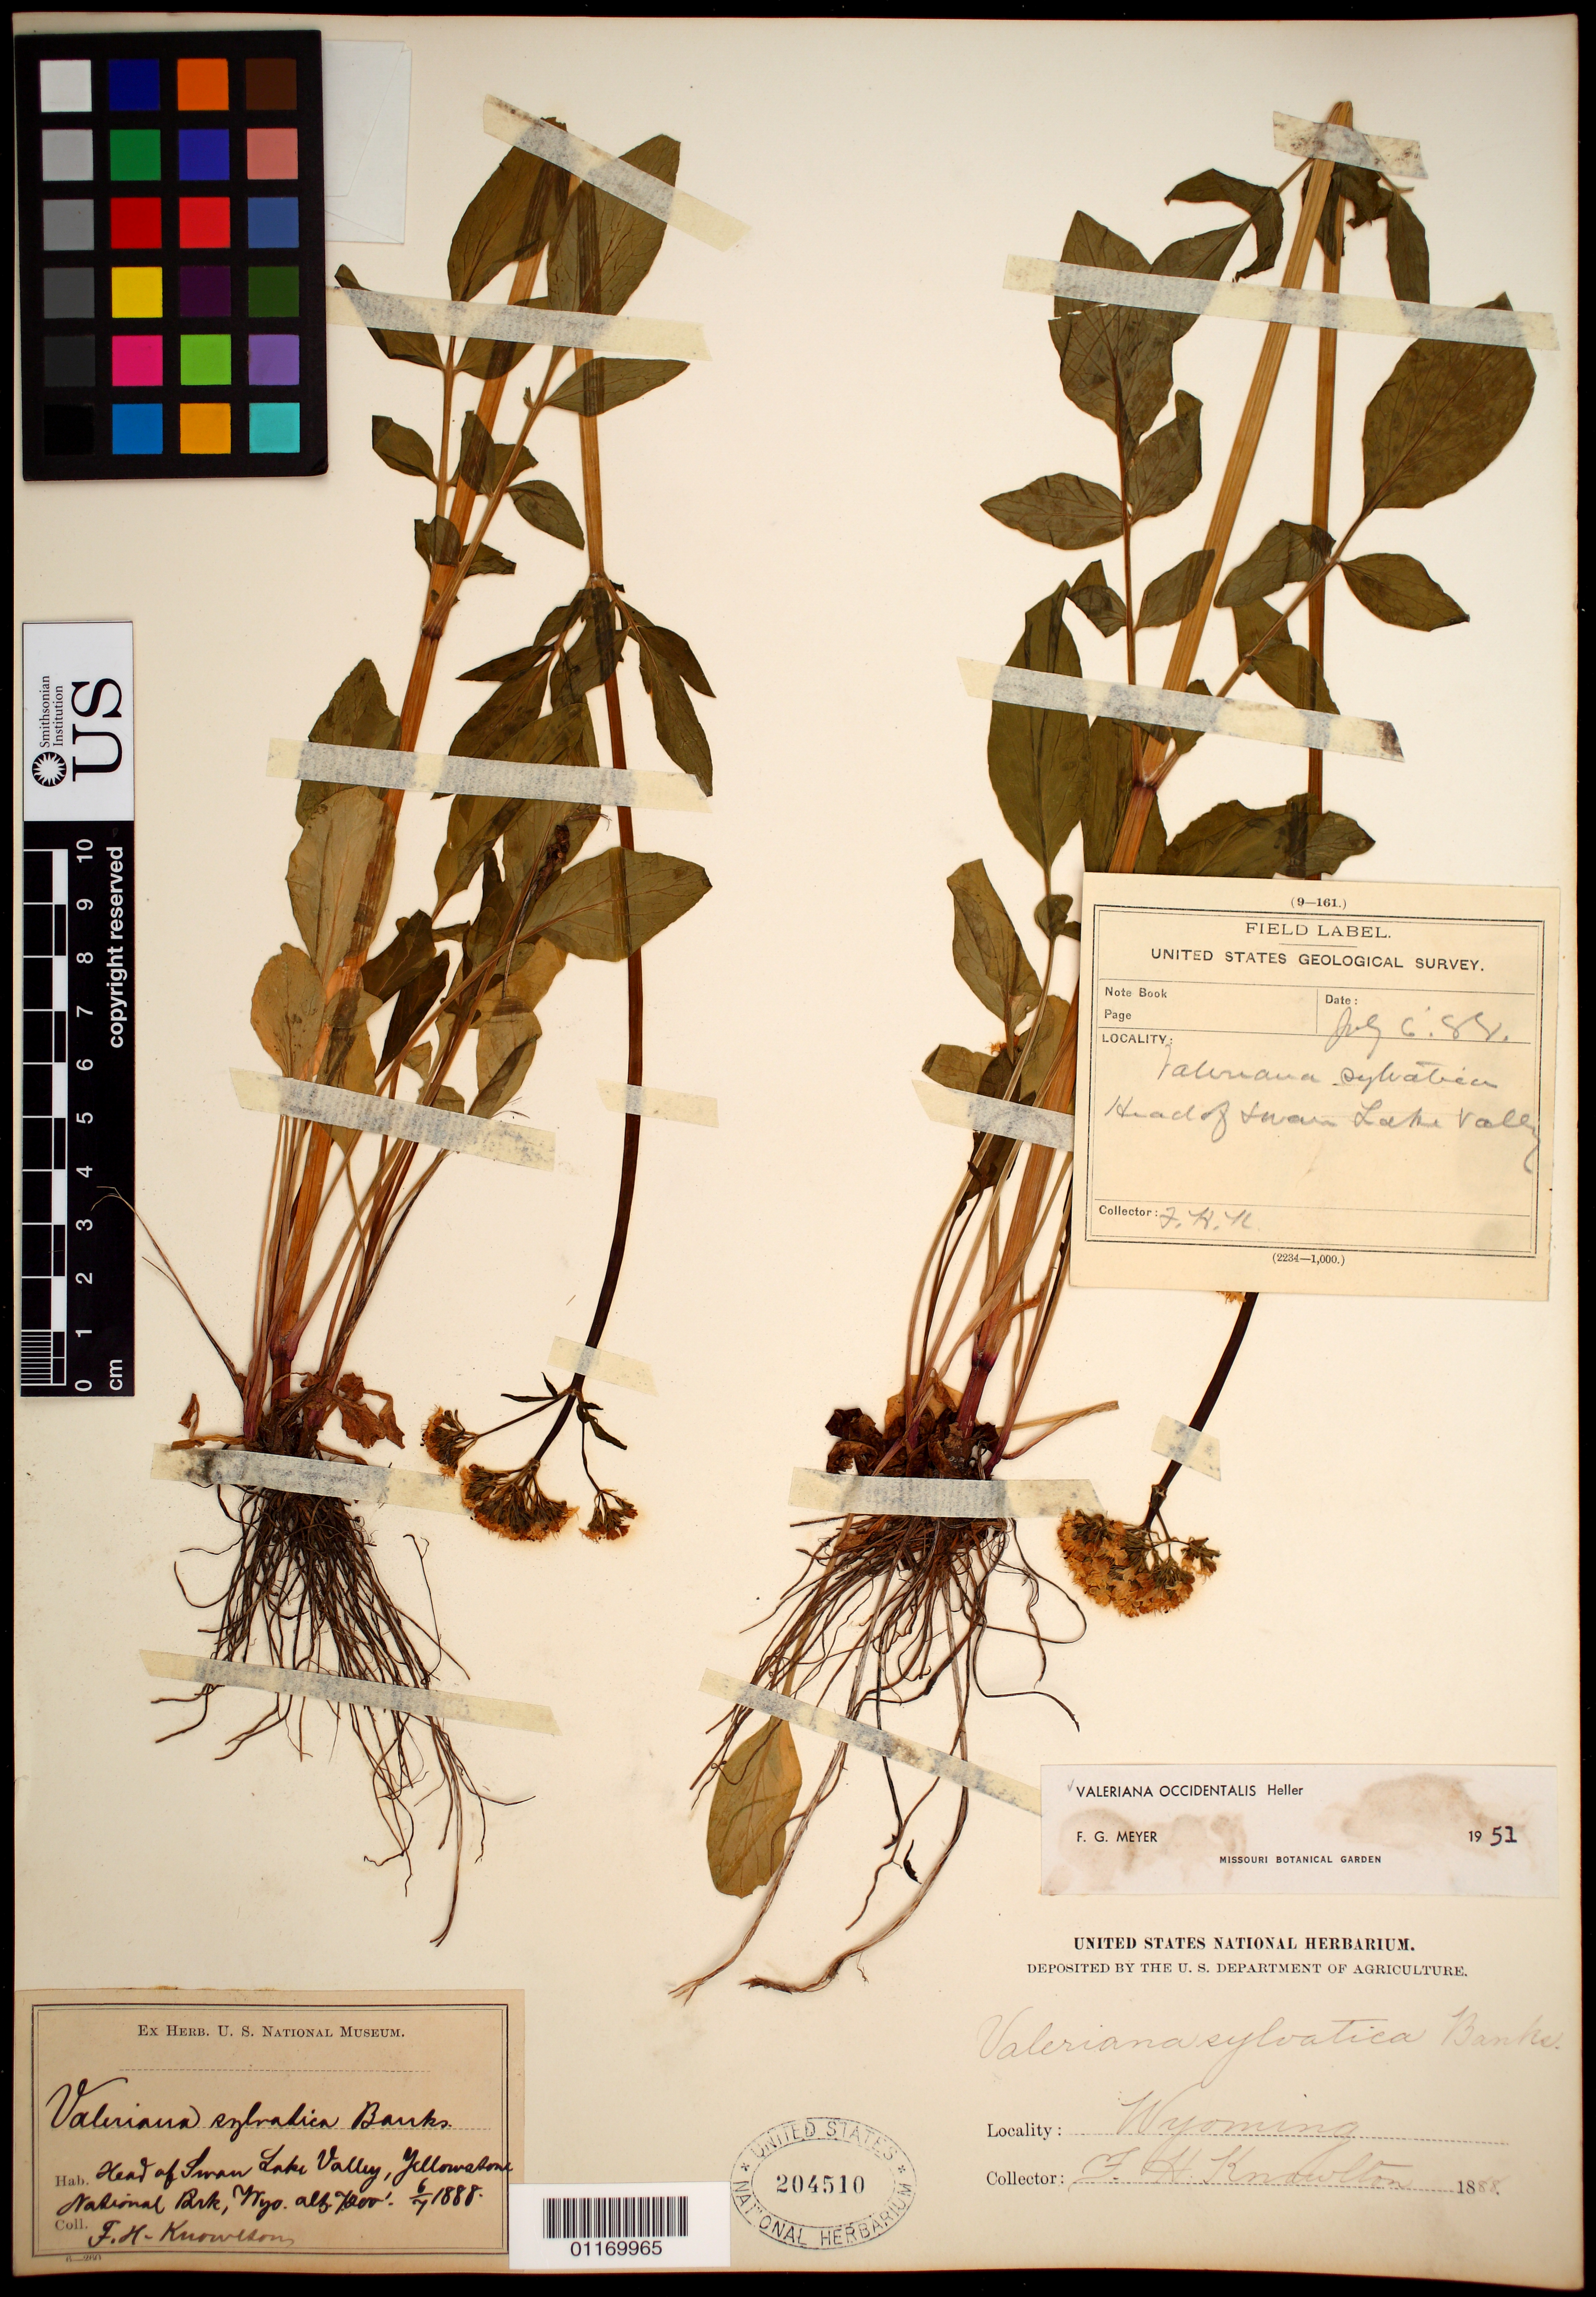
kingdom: Plantae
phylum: Tracheophyta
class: Magnoliopsida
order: Dipsacales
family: Caprifoliaceae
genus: Valeriana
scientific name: Valeriana occidentalis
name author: A. Heller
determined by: Meyer, F. G.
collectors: F. H. Knowlton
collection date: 1888-07-06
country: United States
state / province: Wyoming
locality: Head of Swan Lake Valley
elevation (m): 2195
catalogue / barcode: US 204510